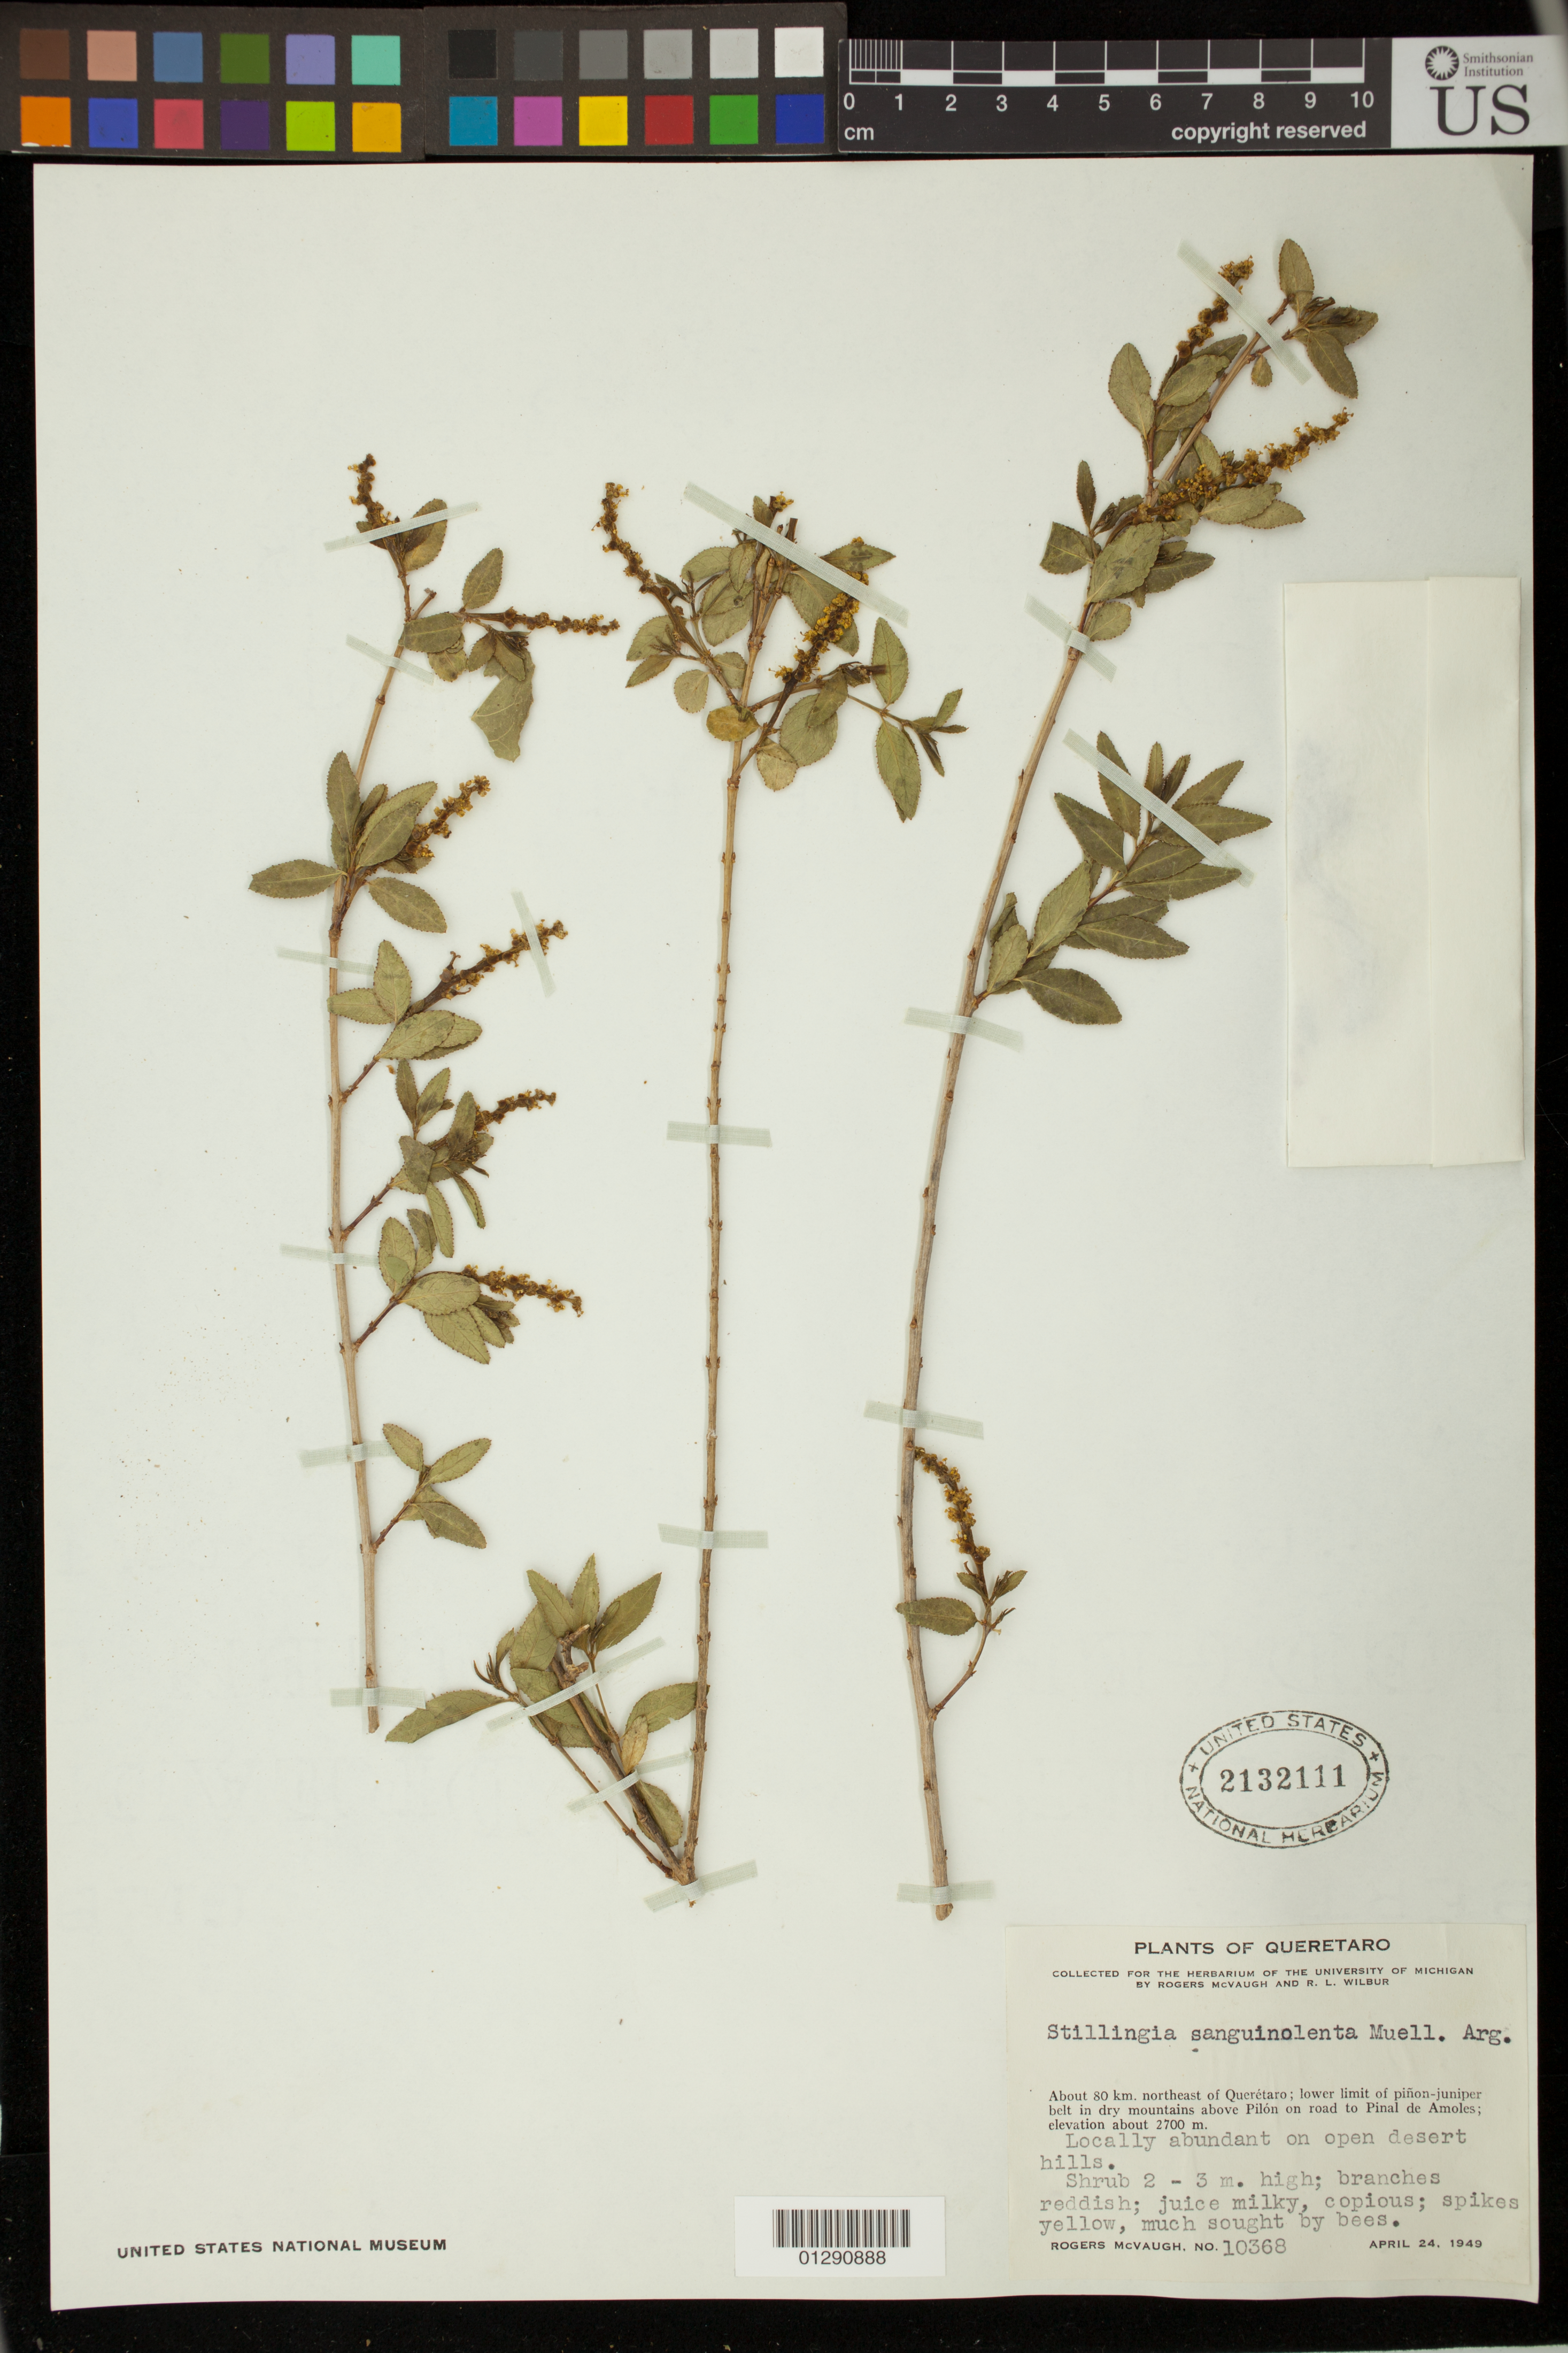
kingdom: Plantae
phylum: Tracheophyta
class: Magnoliopsida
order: Malpighiales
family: Euphorbiaceae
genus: Stillingia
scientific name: Stillingia sanguinolenta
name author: Müll. Arg.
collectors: R. McVaugh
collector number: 10368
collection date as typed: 24 Apr 1949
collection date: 1949-04-24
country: Mexico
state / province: Querétaro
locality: About 80 km N of Queretaro.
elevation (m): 2700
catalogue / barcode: US 2132111